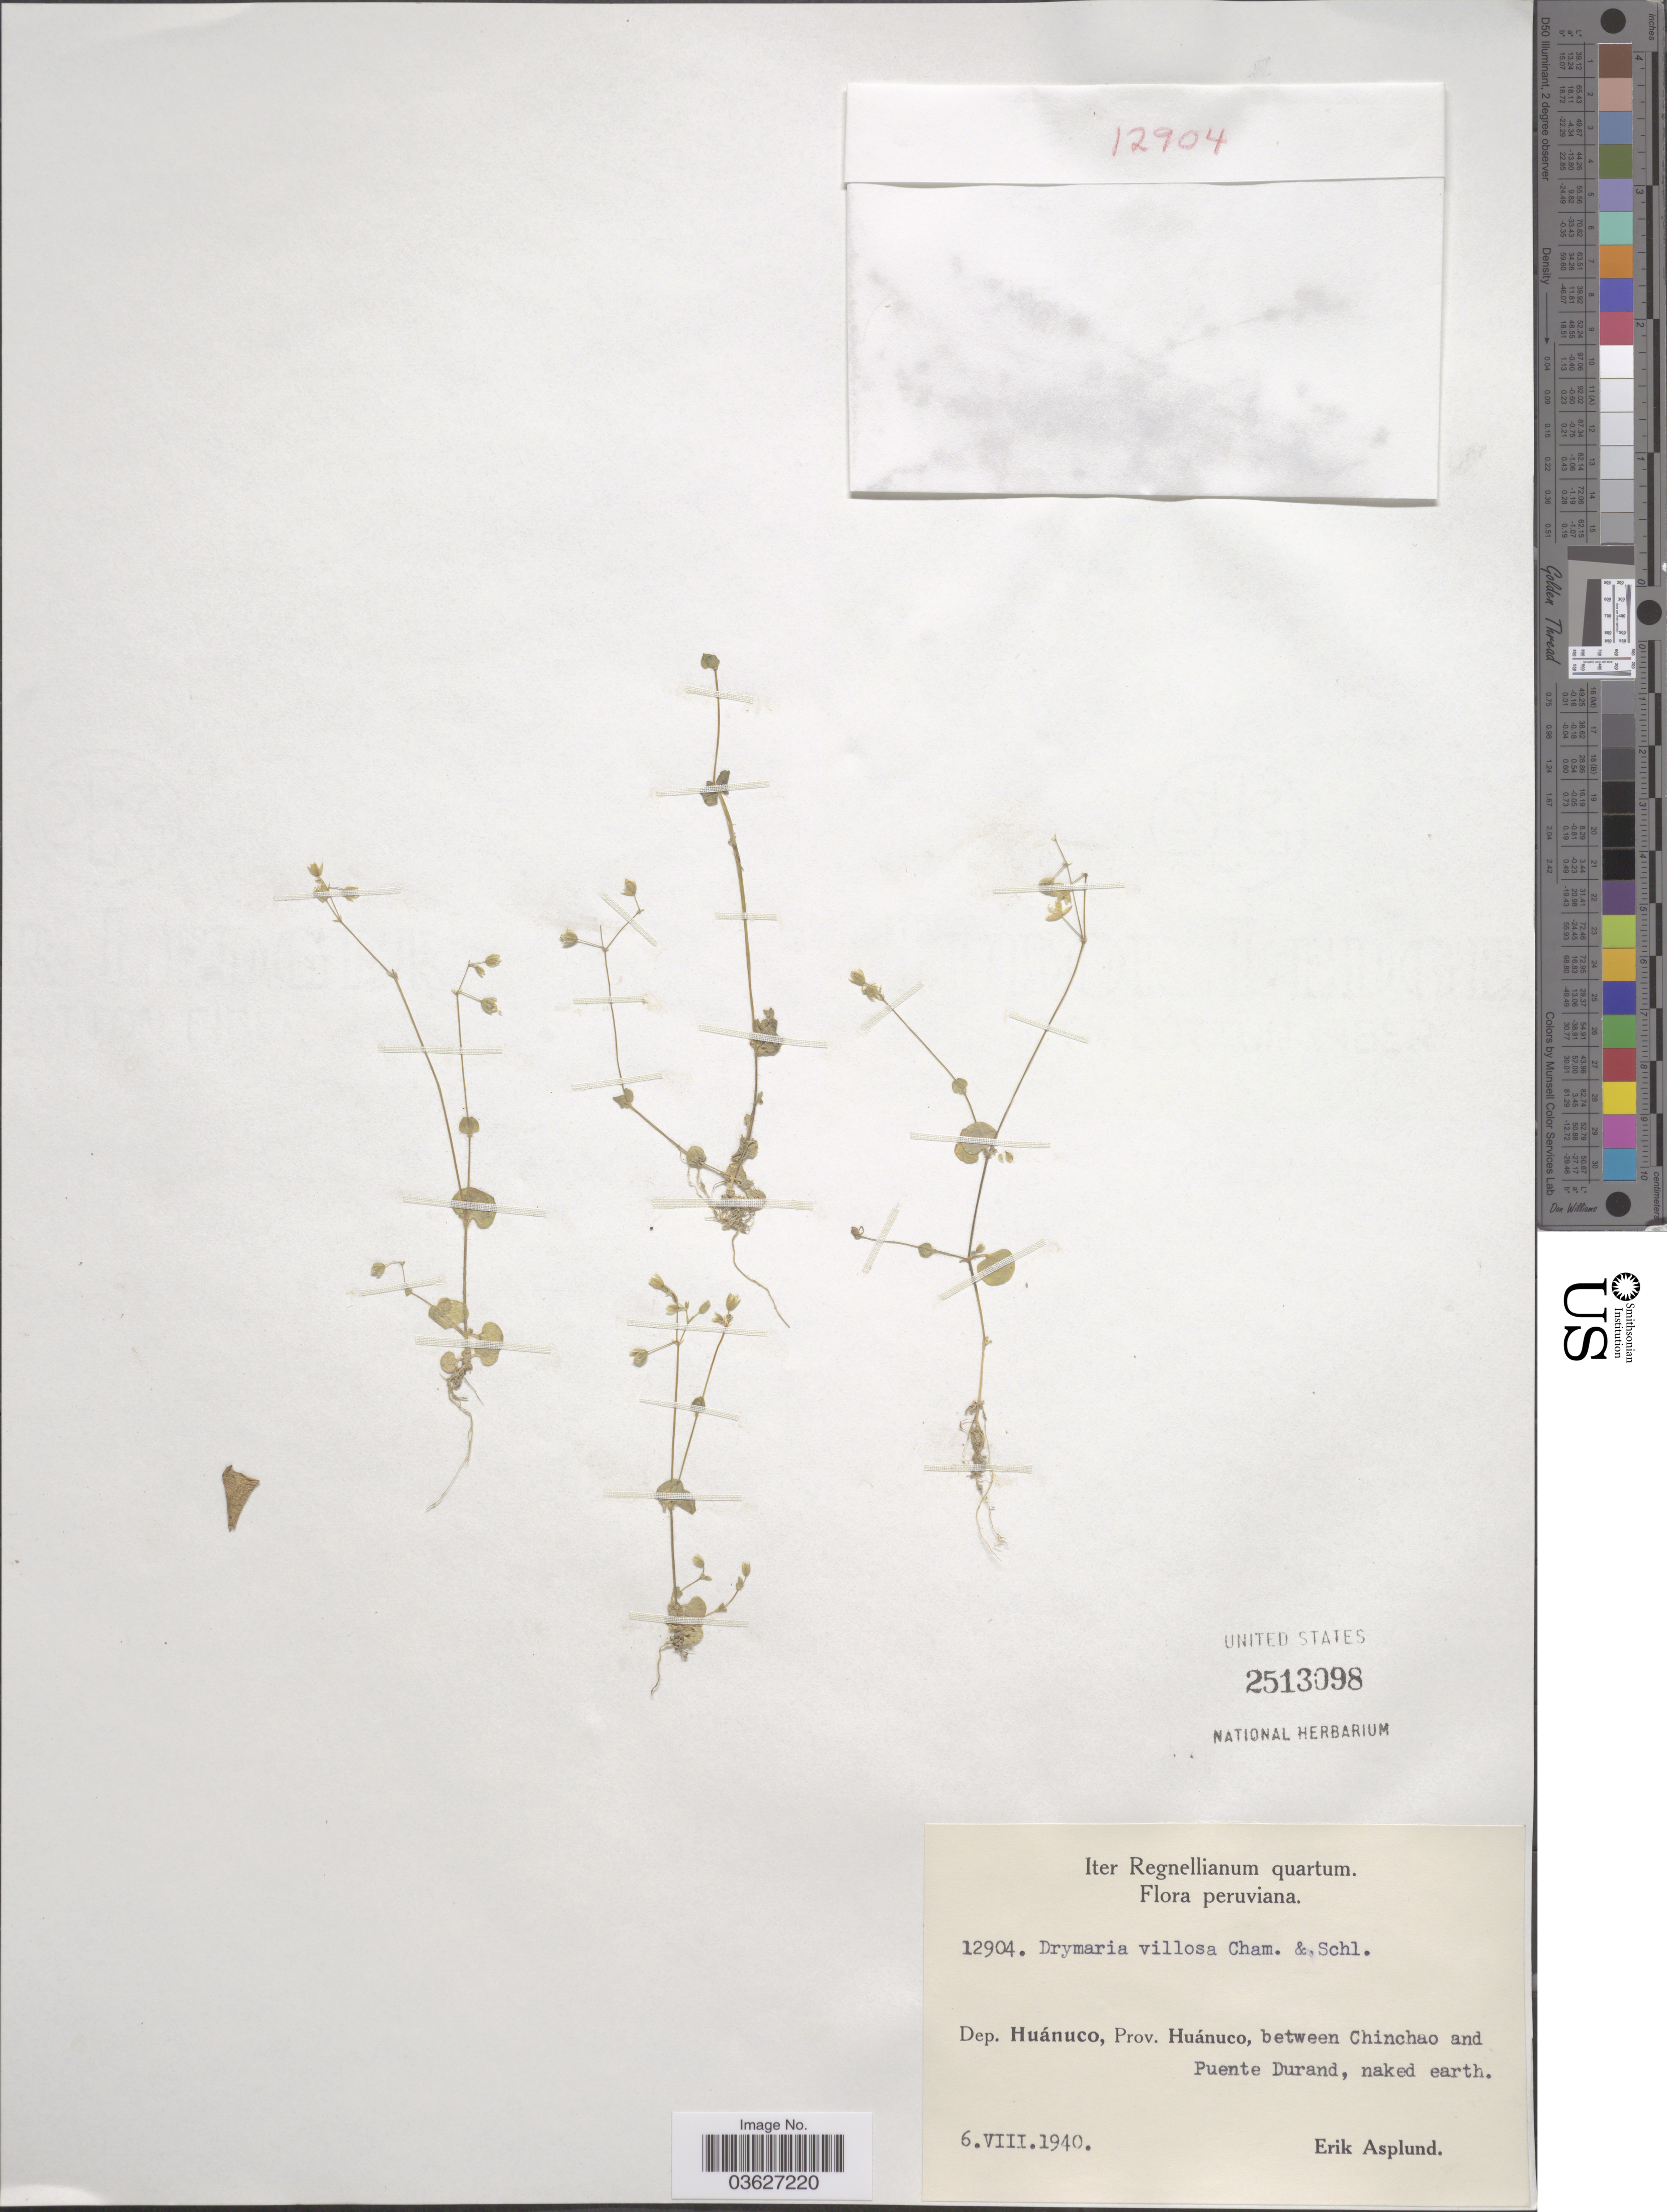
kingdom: Plantae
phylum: Tracheophyta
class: Magnoliopsida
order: Caryophyllales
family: Caryophyllaceae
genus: Drymaria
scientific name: Drymaria villosa subsp. villosa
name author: Cham. & Schltdl.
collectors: E. Asplund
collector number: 12904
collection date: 1940-08-06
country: Peru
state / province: Huánuco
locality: Dep. Huánuco, between Chinchao and Puente Durand, nake earth.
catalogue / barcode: US 2513098